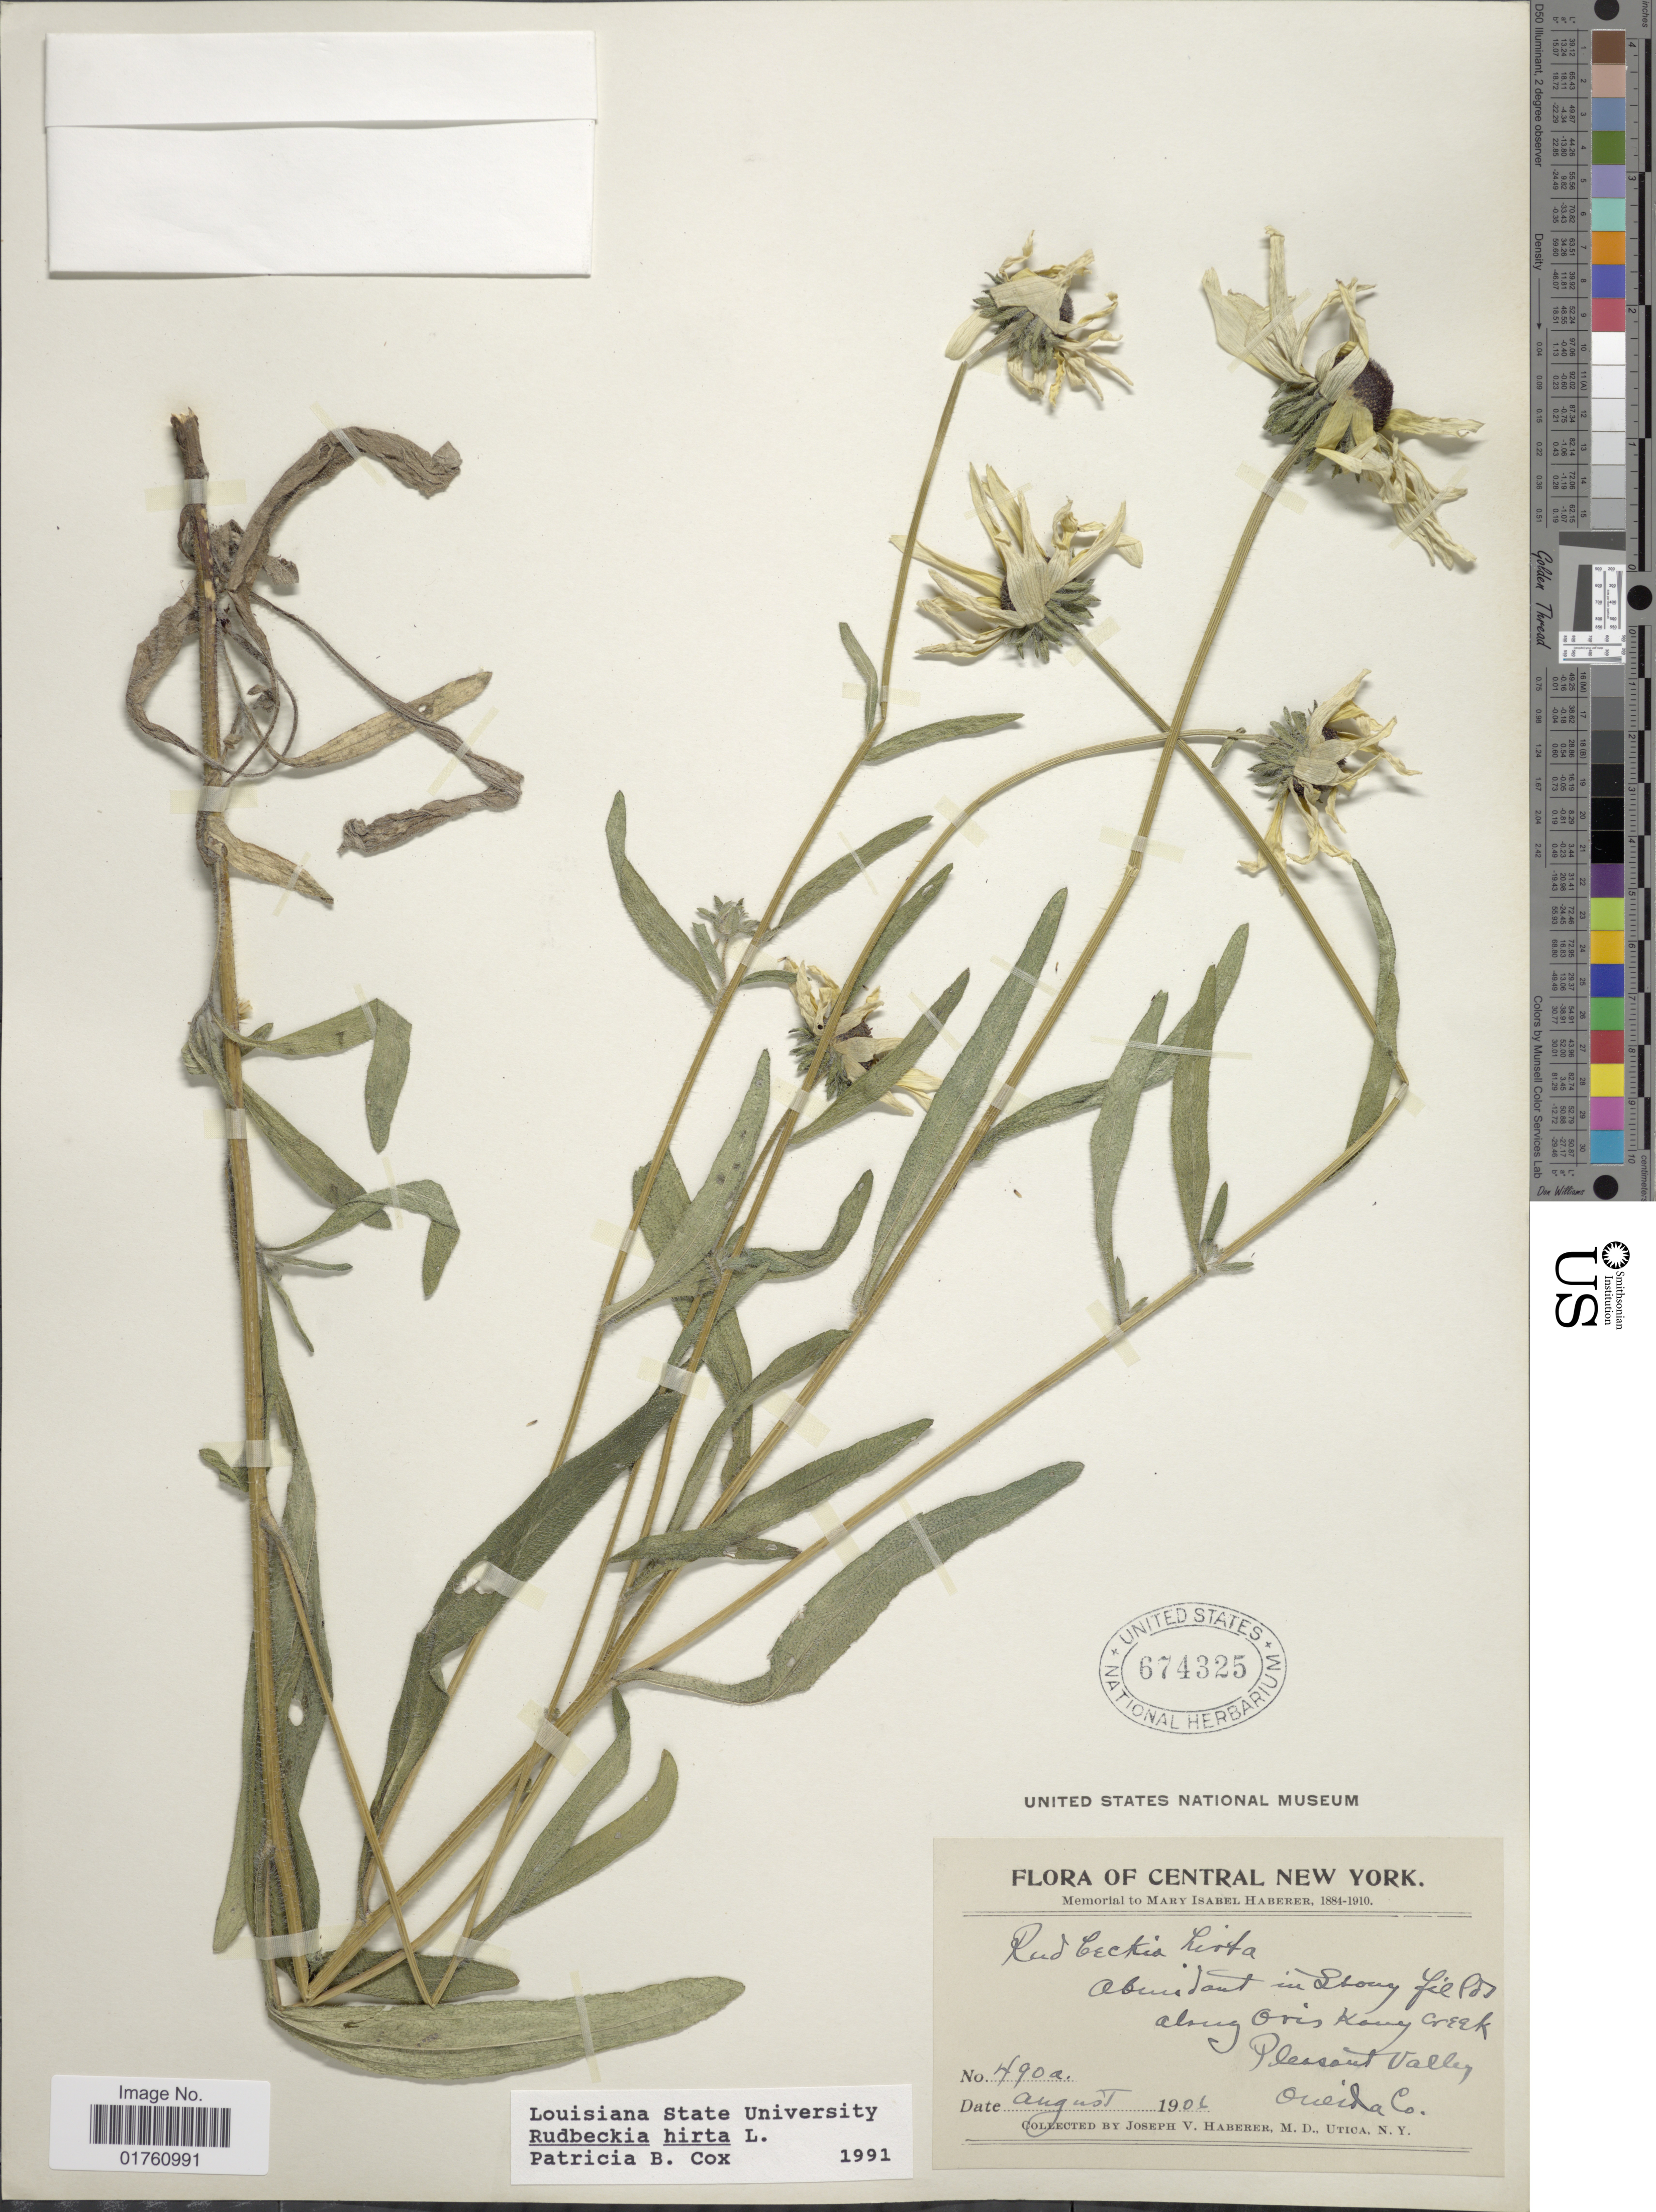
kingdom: Plantae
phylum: Tracheophyta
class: Magnoliopsida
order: Asterales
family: Asteraceae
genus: Rudbeckia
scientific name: Rudbeckia hirta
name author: L.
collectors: J. V. Haberer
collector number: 490a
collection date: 1906-08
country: United States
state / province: New York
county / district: Oneida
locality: Central new York, Abundant in stony field along Oris Kowey Creek Pleasant Valley, Oneida Co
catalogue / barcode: US 674325